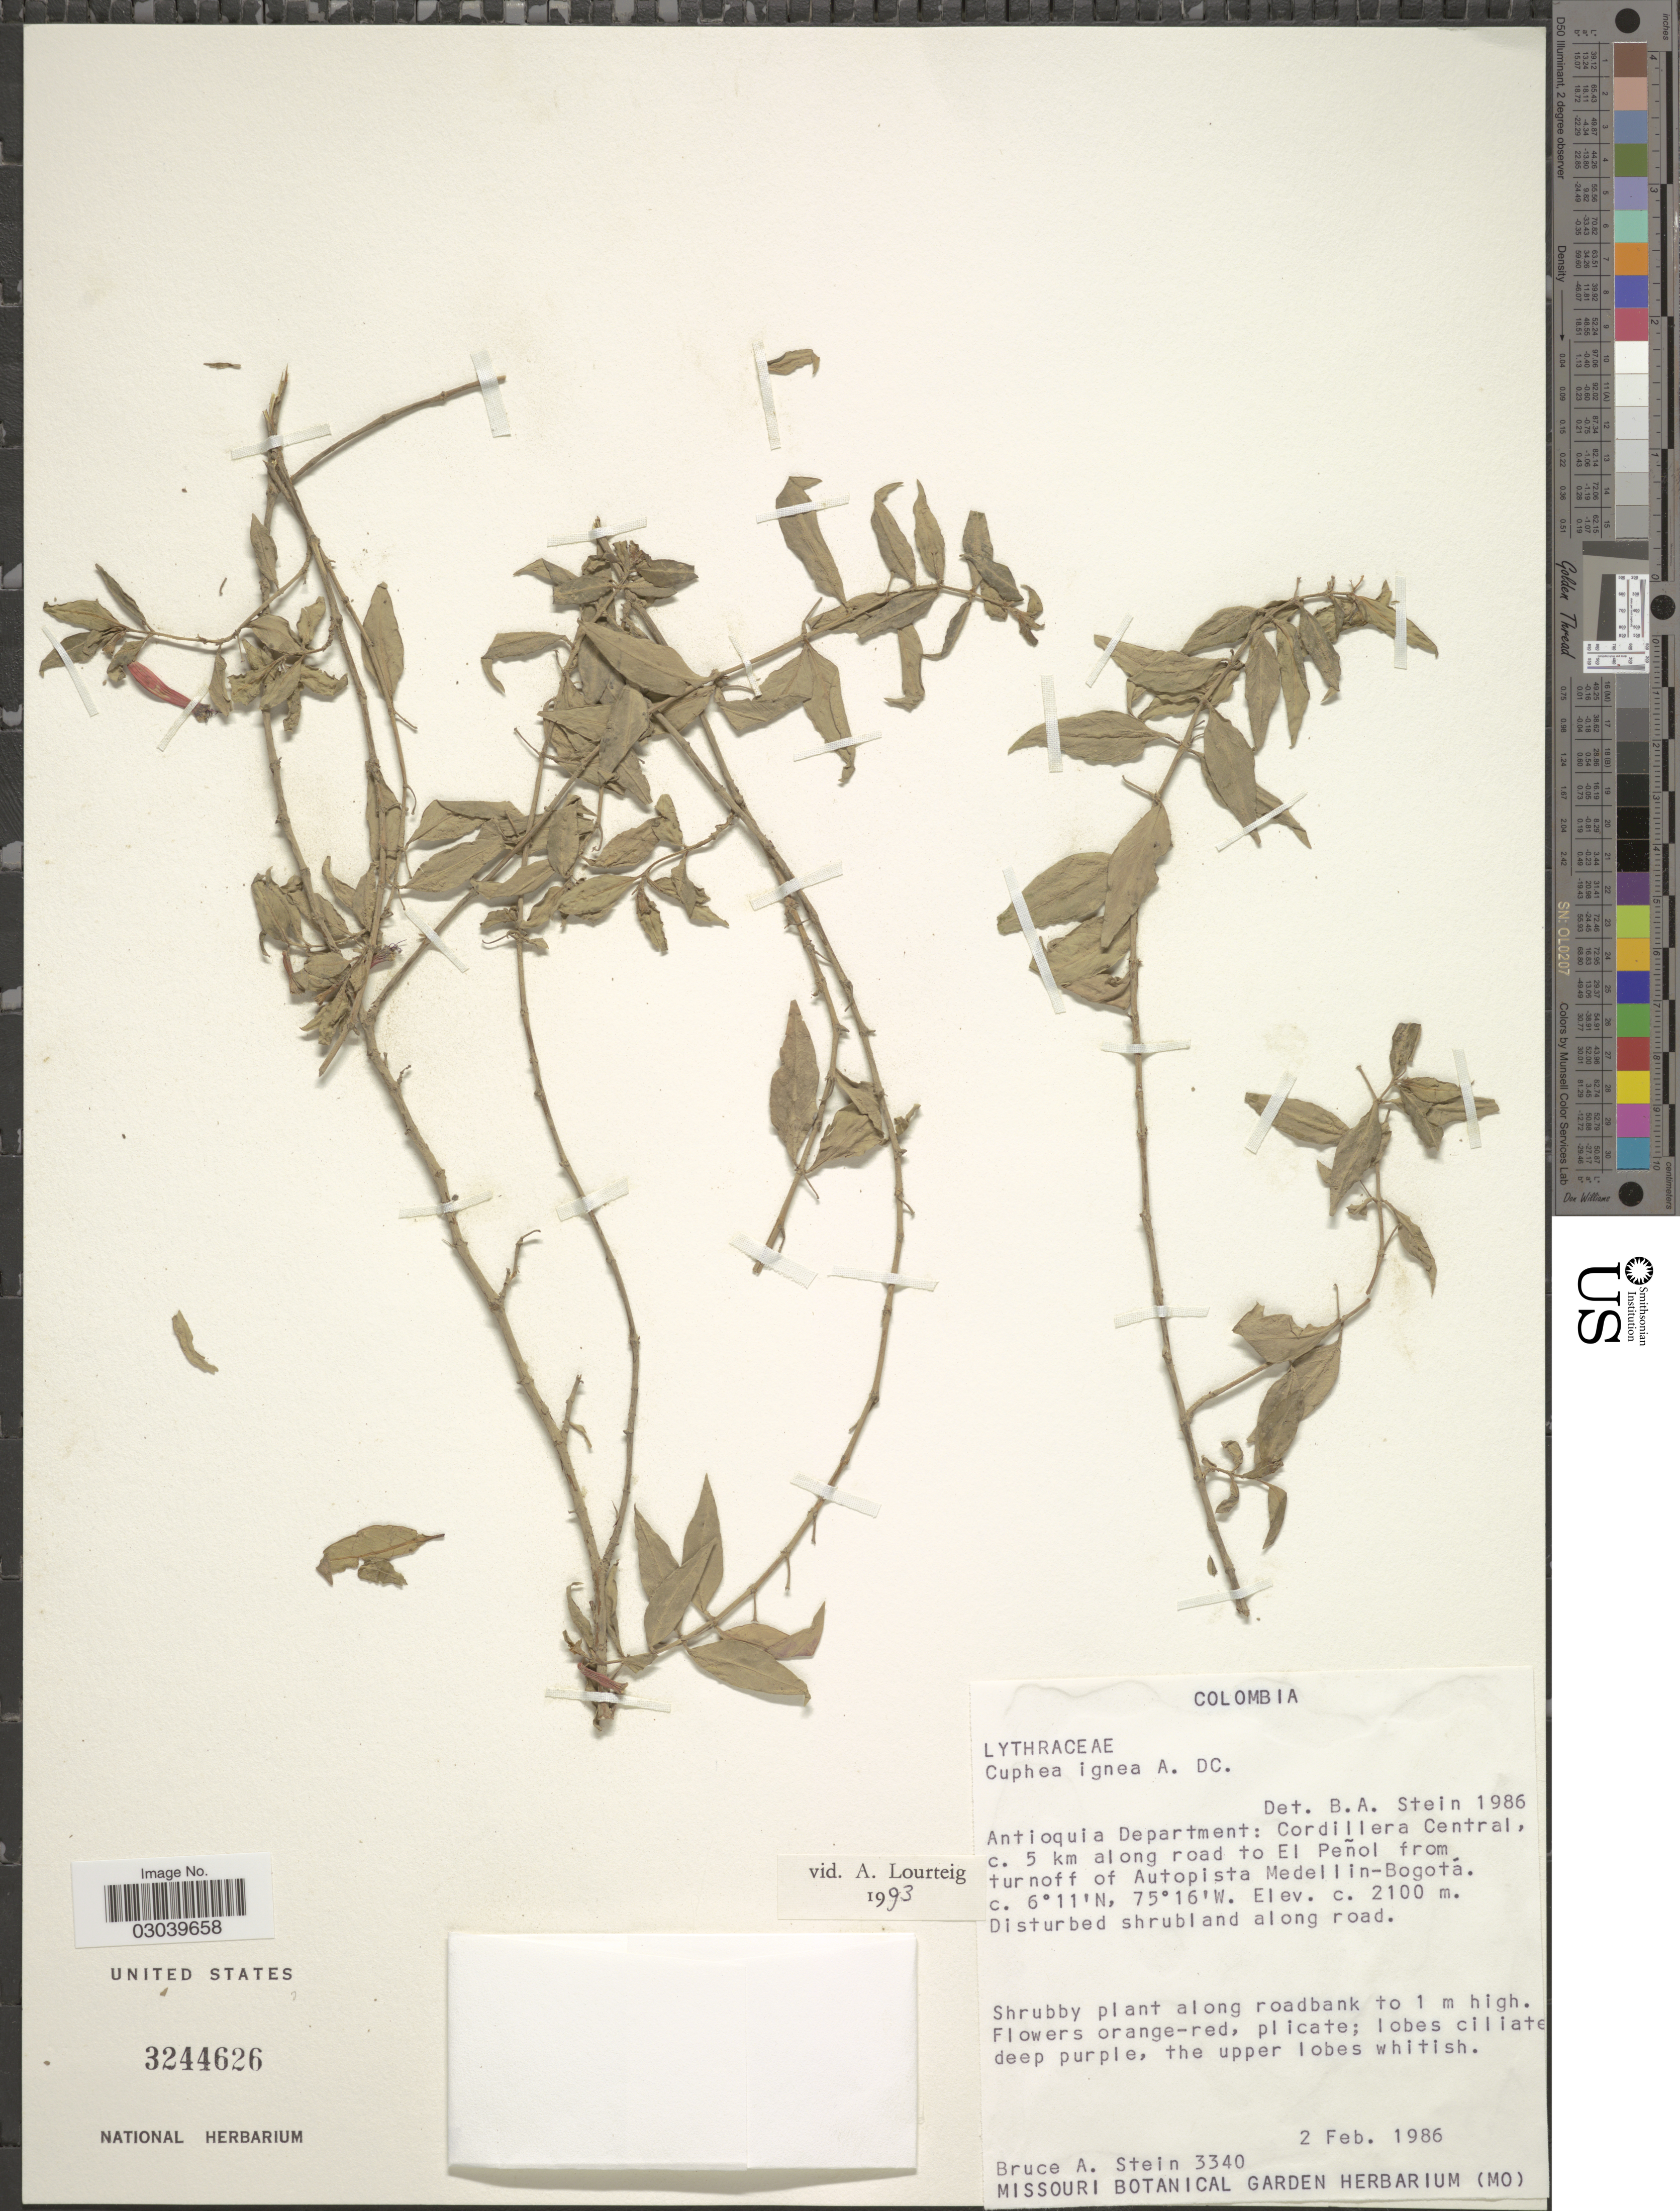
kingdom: Plantae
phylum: Tracheophyta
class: Magnoliopsida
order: Myrtales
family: Lythraceae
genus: Cuphea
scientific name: Cuphea ignea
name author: A. DC.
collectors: B. A. Stein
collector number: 3340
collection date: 1986-02-02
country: Colombia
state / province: Antioquia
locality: Antioquia Department: Cordillera Central, c. 5 km along road to El Peñol from turnoff of Autopista Medellin-Bogotá.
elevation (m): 2100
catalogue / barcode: US 3244626